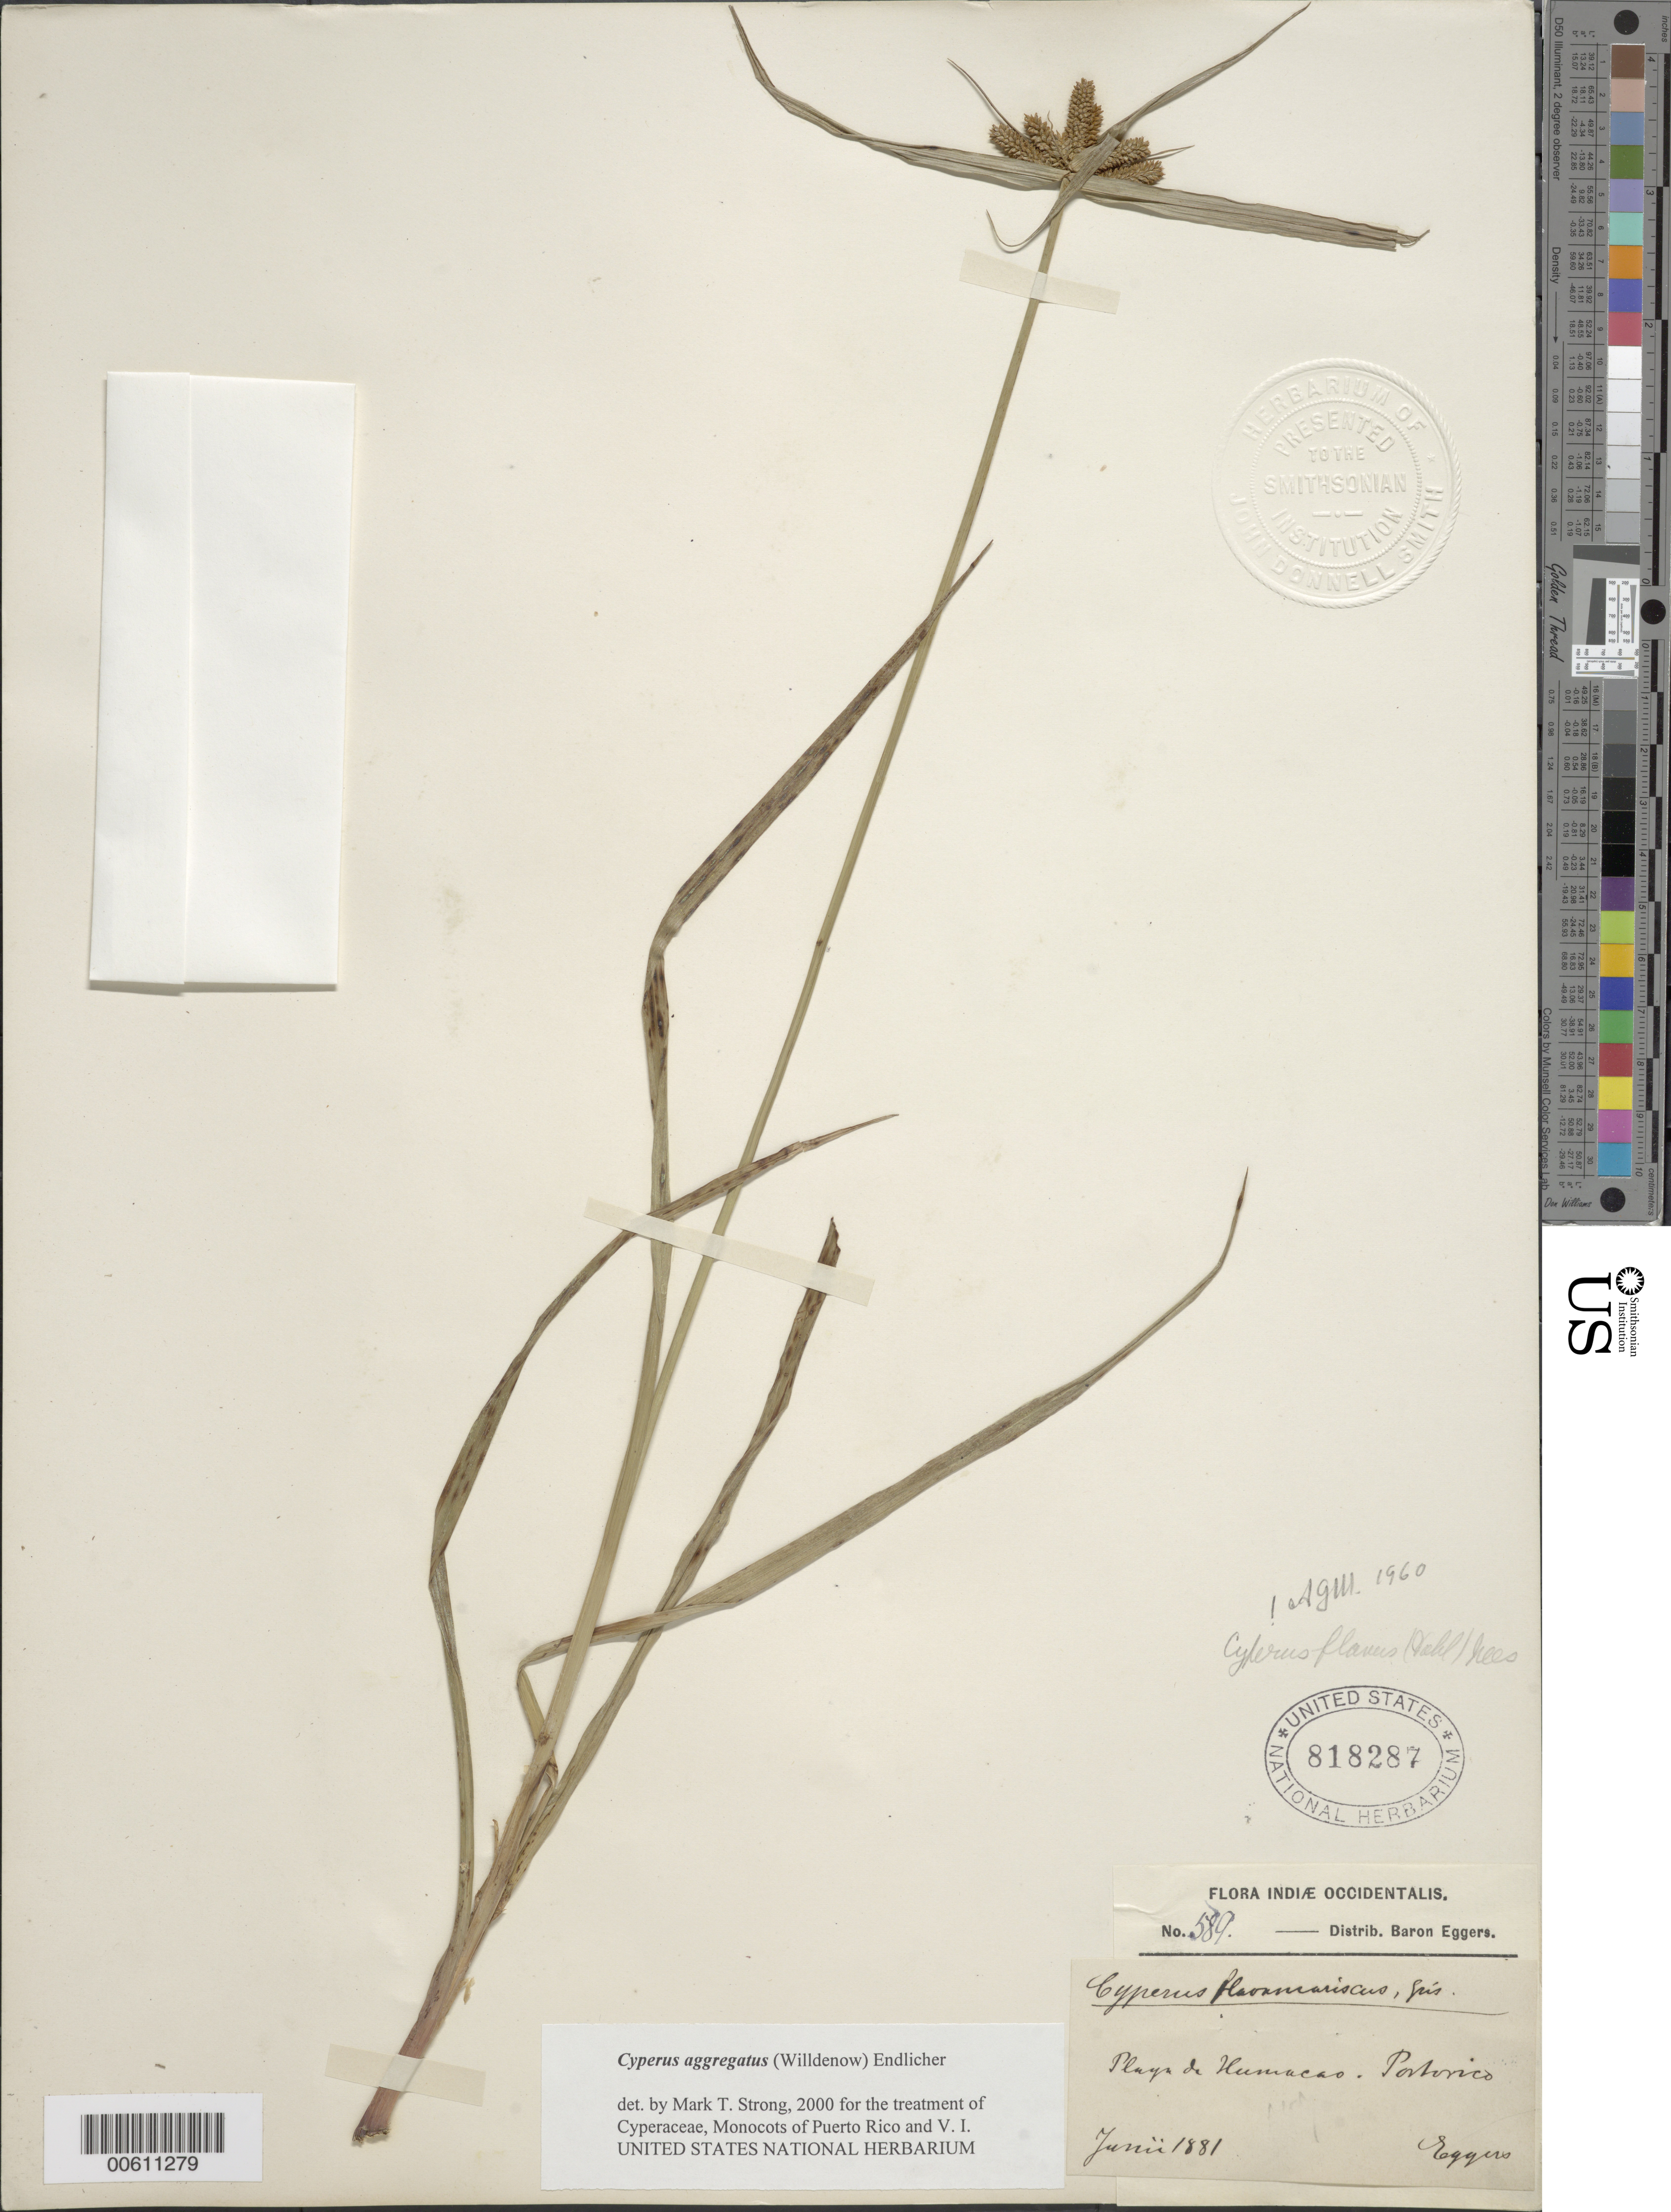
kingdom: Plantae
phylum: Tracheophyta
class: Liliopsida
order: Poales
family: Cyperaceae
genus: Cyperus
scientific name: Cyperus aggregatus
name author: (Willd.) Endl.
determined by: Strong, M. T., (US), Smithsonian Institution - National Museum of Natural History (UNITED STATES)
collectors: H. F. A. von Eggers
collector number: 589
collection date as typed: Jun 1881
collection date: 1881-06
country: Puerto Rico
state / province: Humacao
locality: Playa de Humacao.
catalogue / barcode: US 818287